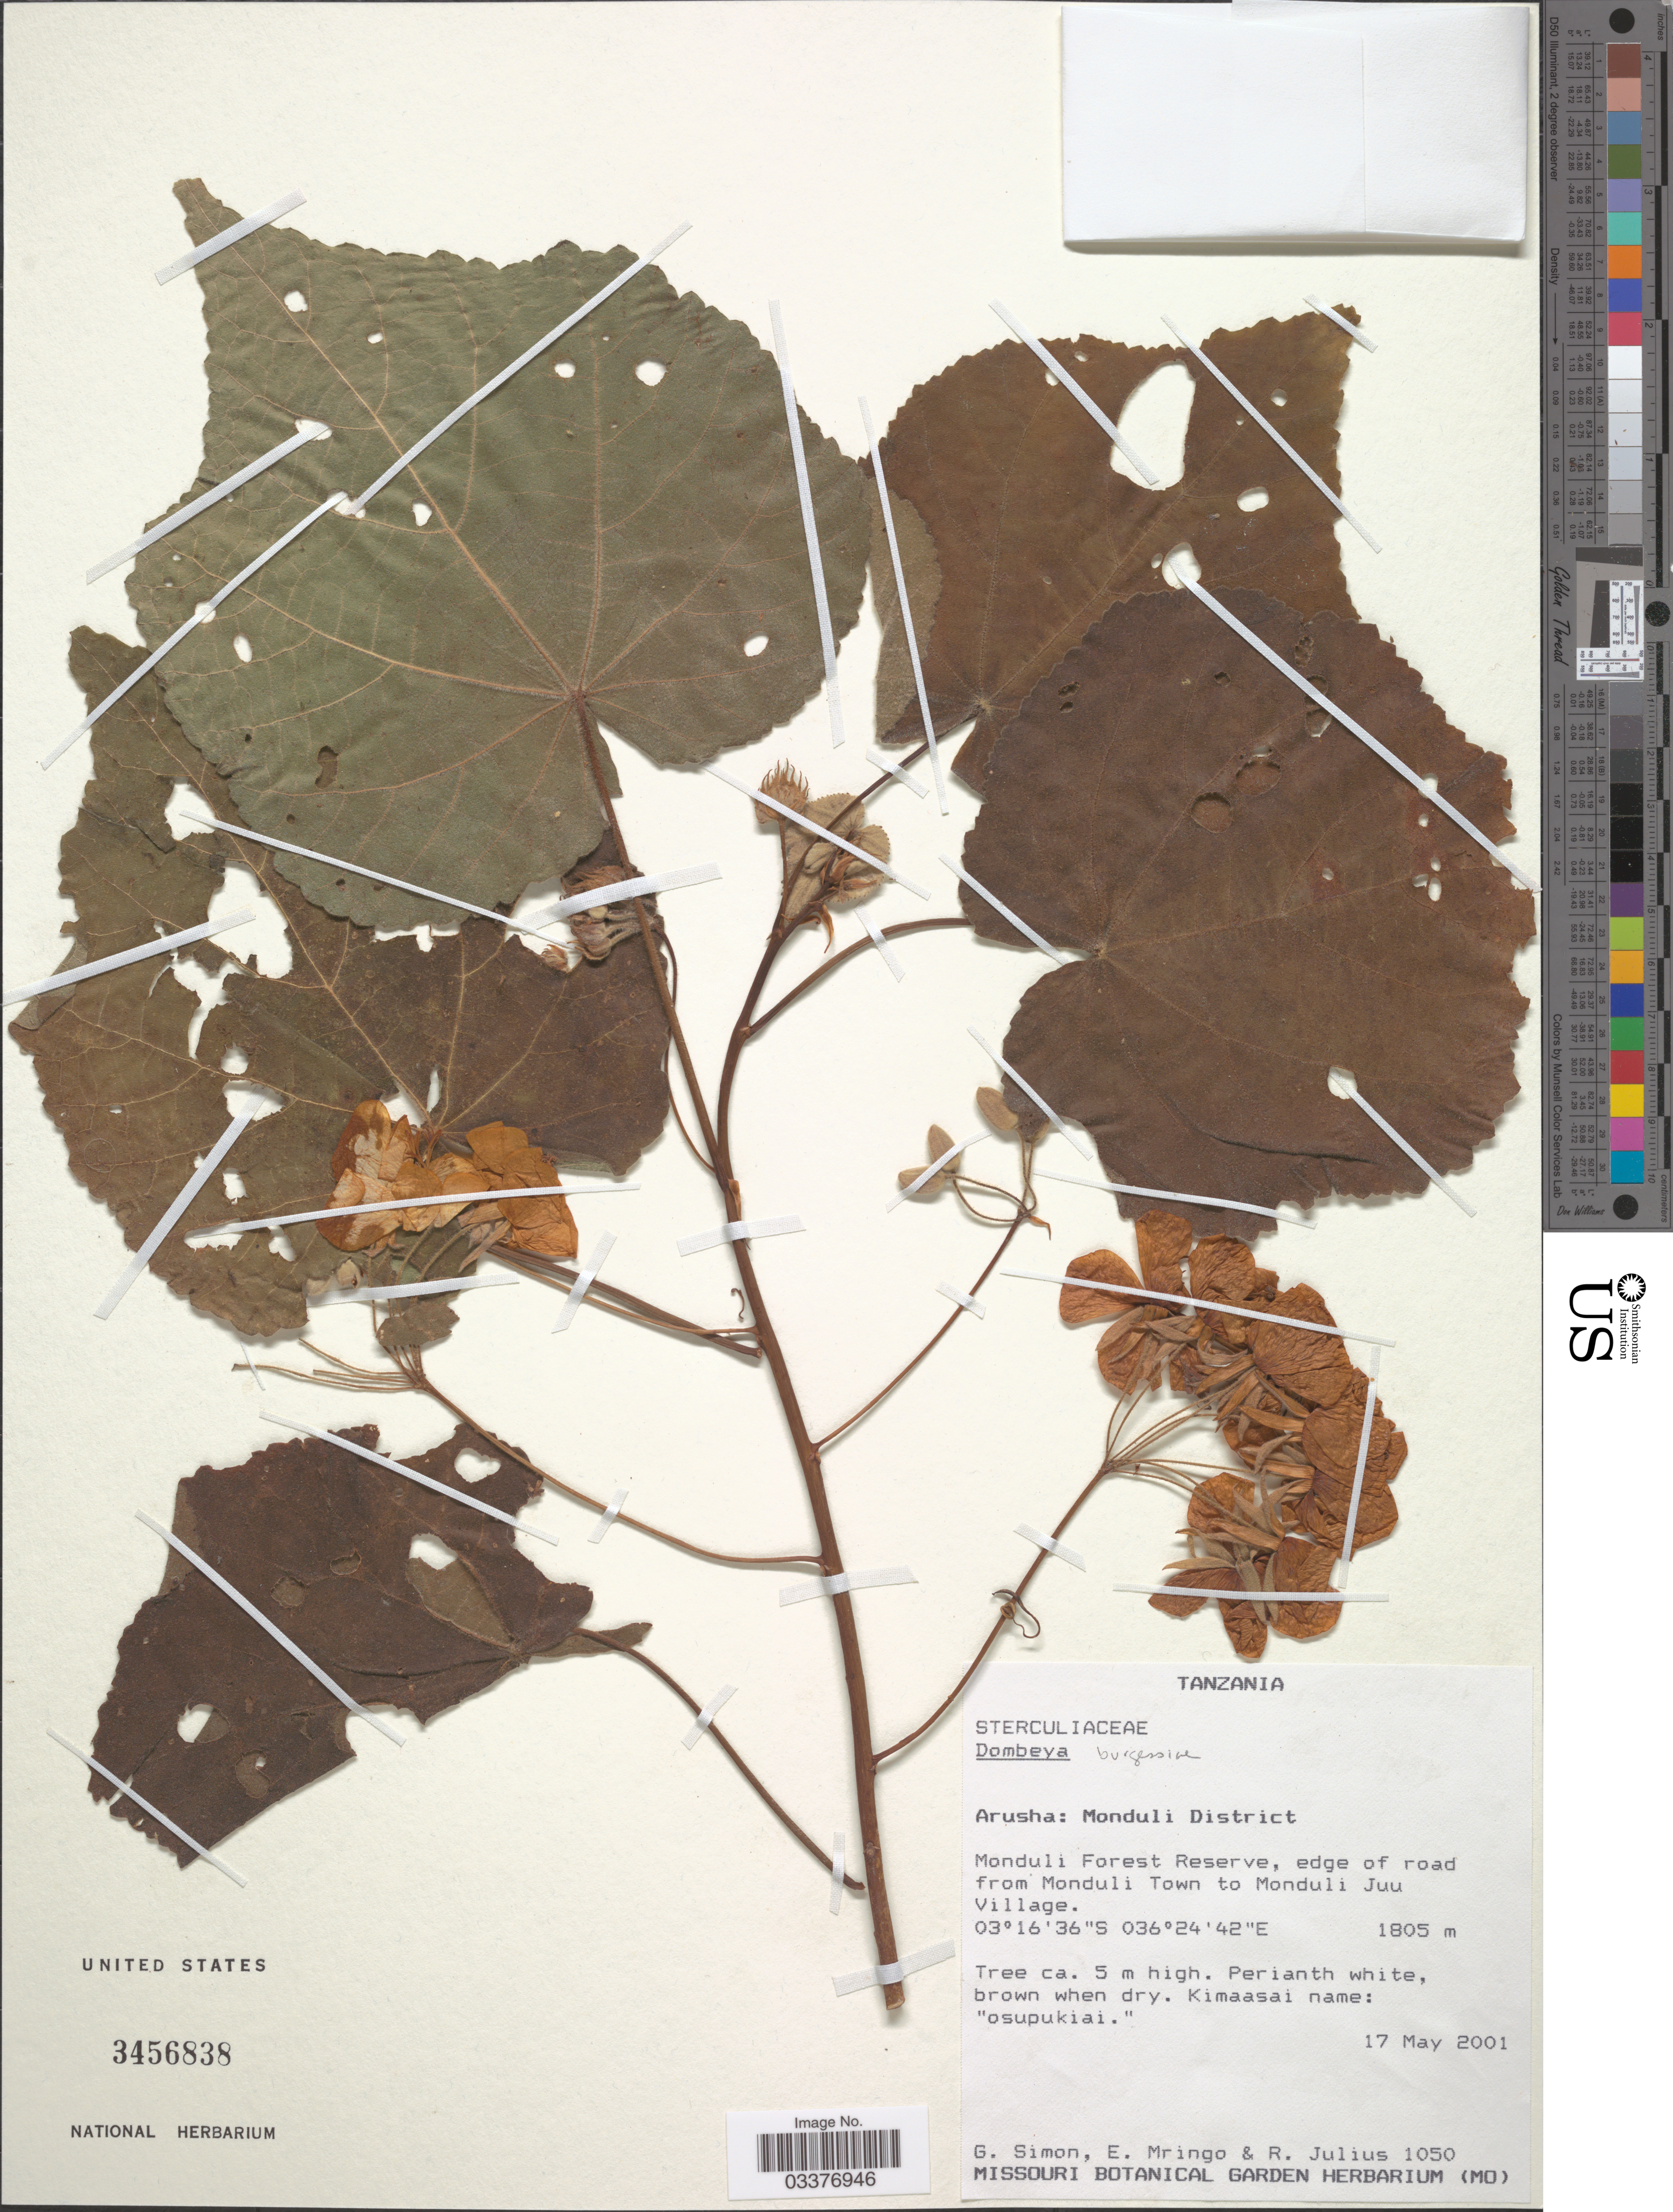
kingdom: Plantae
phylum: Tracheophyta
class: Magnoliopsida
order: Malvales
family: Malvaceae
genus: Dombeya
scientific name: Dombeya burgessiae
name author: Gerrard ex Harv.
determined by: Jourdain-Fievet, L.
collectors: G. Simon, E. Mringo & R. Julius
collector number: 1050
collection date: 2001-05-17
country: Tanzania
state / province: Arusha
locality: Monduli District, Monduli Forest Reserve, edge of road from Monduli Town to Monduli Juu Village.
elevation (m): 1805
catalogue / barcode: US 3456838